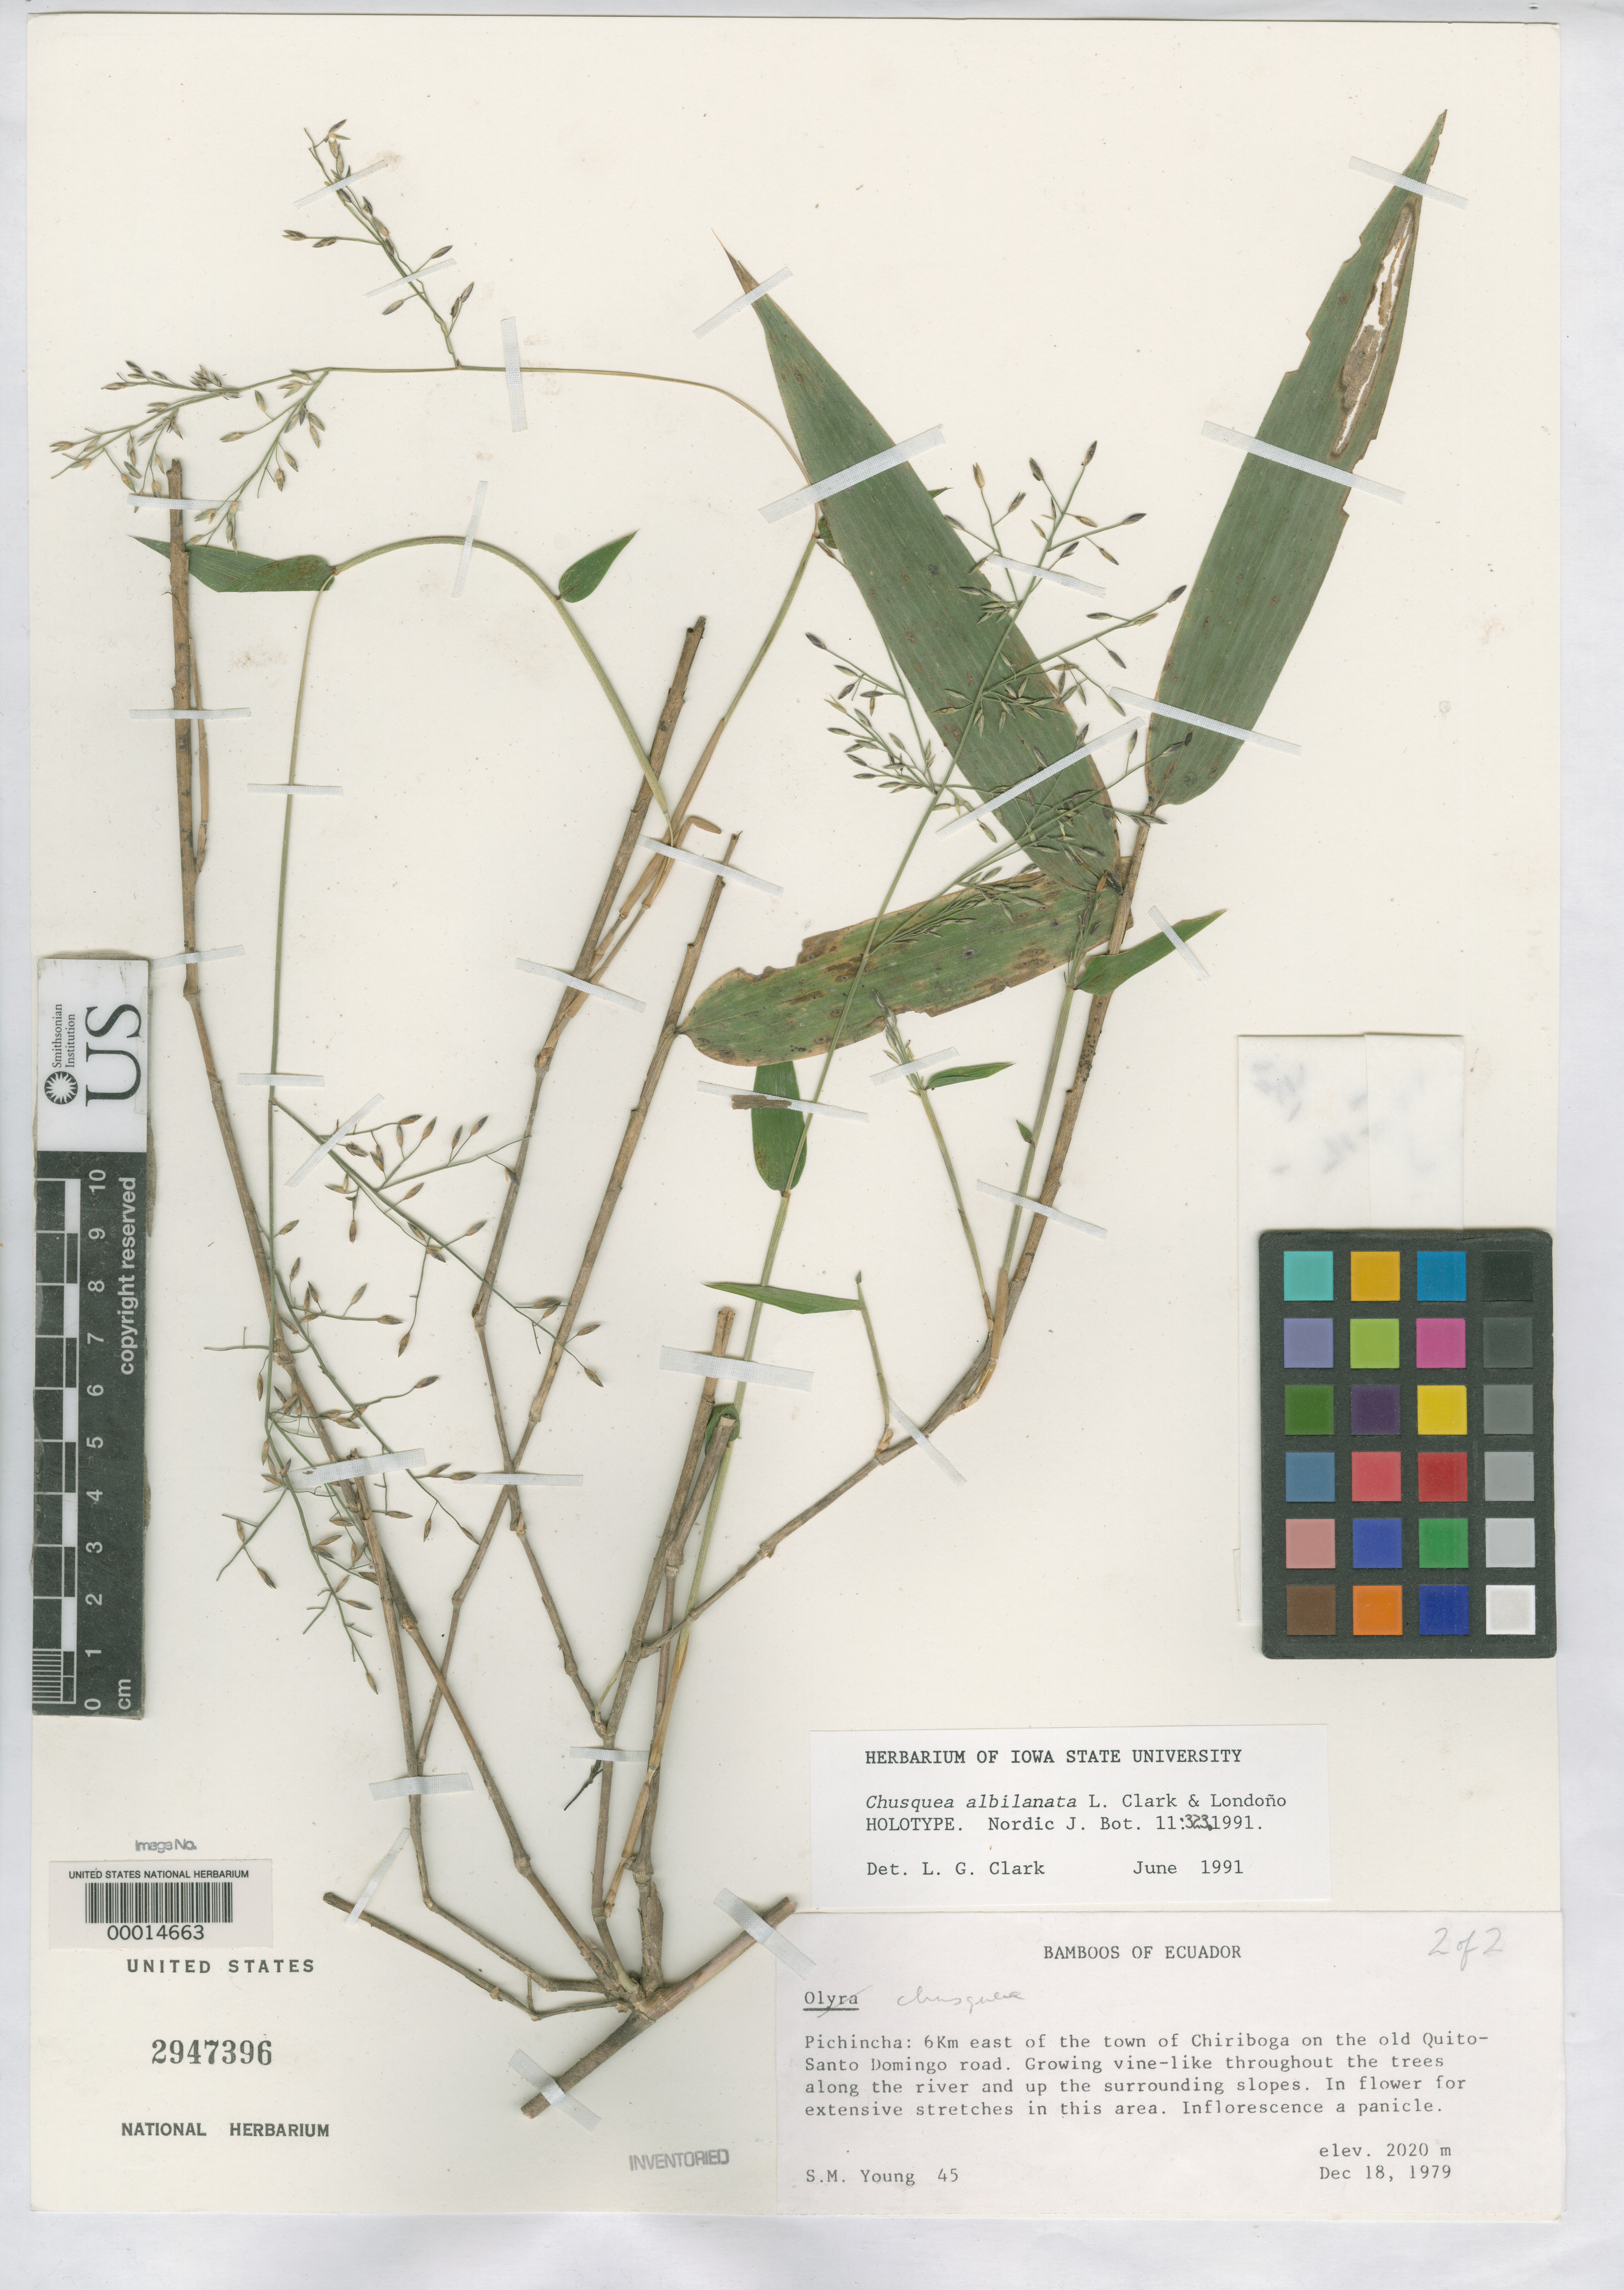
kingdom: Plantae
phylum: Tracheophyta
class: Liliopsida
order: Poales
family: Poaceae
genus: Chusquea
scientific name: Chusquea albilanata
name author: L.G. Clark & Londoño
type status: Holotype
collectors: S. Young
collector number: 45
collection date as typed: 18 Dec 1979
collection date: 1979-12-18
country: Ecuador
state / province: Pichincha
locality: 6 km E of Chiriboga town, old Quito-Santo Domingo road.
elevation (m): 2020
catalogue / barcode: US 2947396